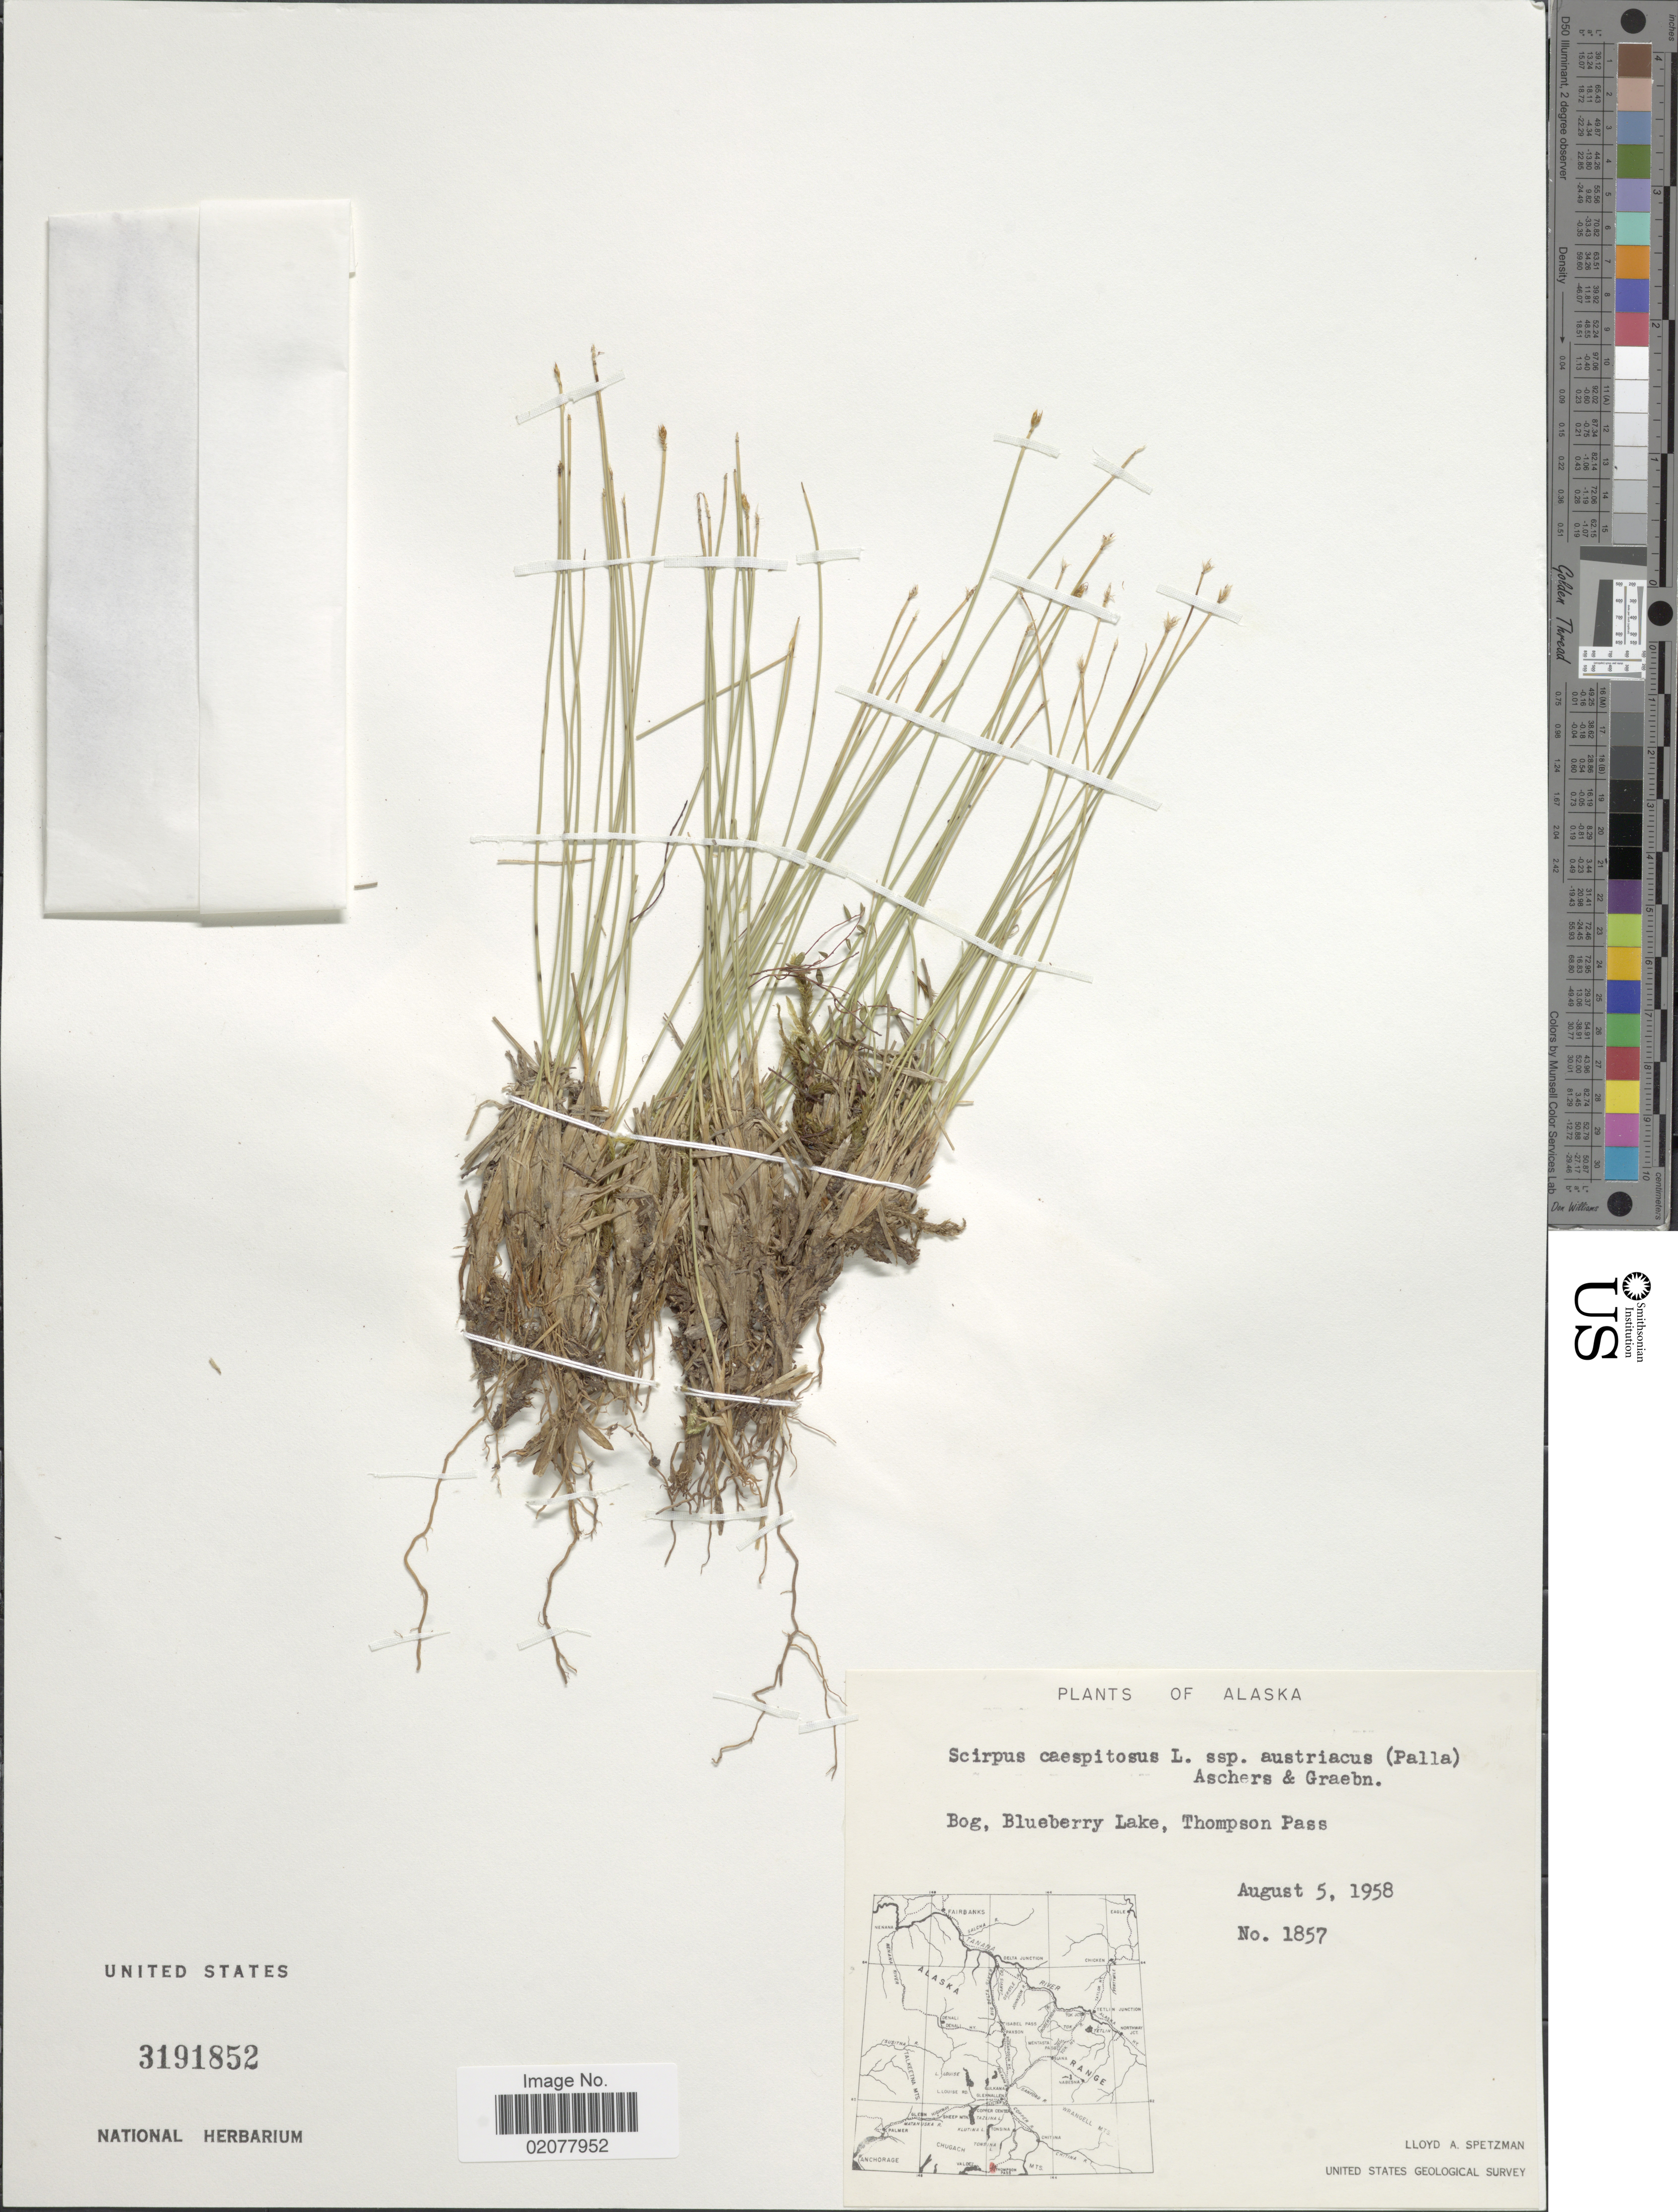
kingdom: Plantae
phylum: Tracheophyta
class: Liliopsida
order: Poales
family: Cyperaceae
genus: Trichophorum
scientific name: Trichophorum cespitosum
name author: (L.) Hartm.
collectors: L. Spetzman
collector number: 1857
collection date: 1958-08-05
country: United States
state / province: Alaska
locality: Bog, Blueberry Lake, Thompson Pass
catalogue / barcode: US 3191852